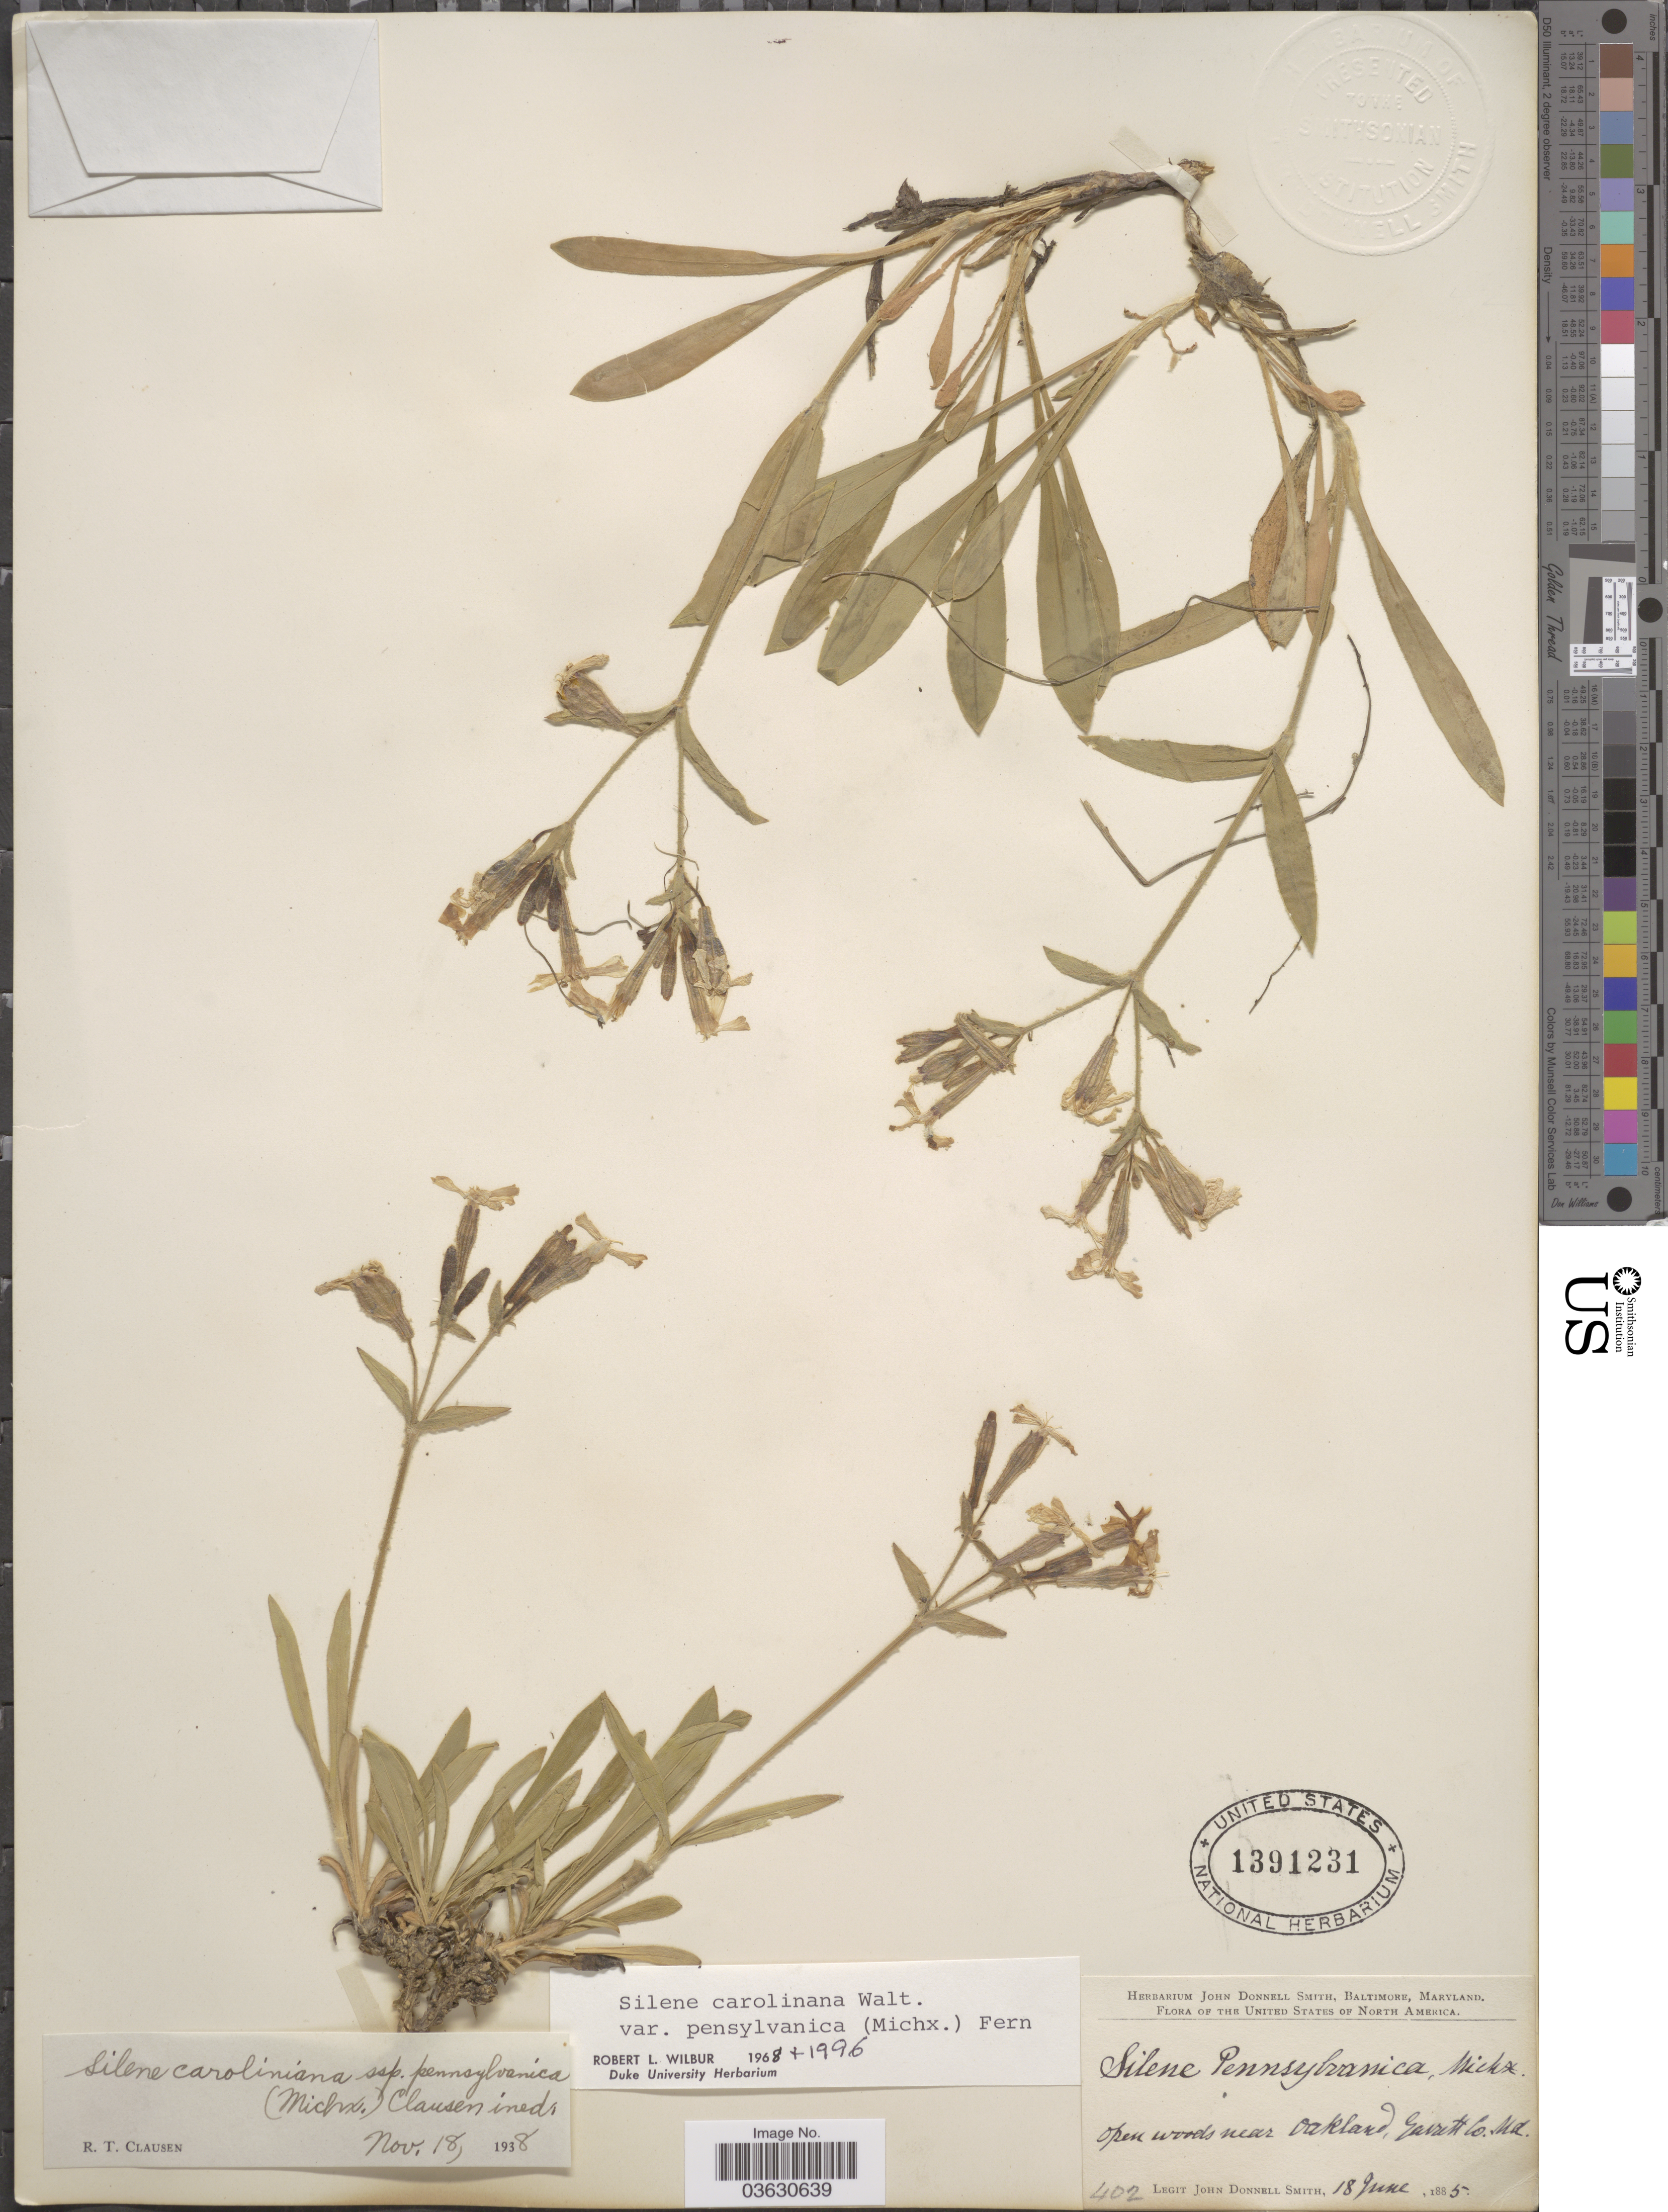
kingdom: Plantae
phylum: Tracheophyta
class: Magnoliopsida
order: Caryophyllales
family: Caryophyllaceae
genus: Silene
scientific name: Silene caroliniana var. pensylvanica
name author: (Michx.) Fernald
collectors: J. Donnell Smith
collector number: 402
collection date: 1885-06-18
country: United States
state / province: Maryland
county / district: Garrett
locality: Open woods near Oakland, Garrett Co.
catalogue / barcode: US 1391231